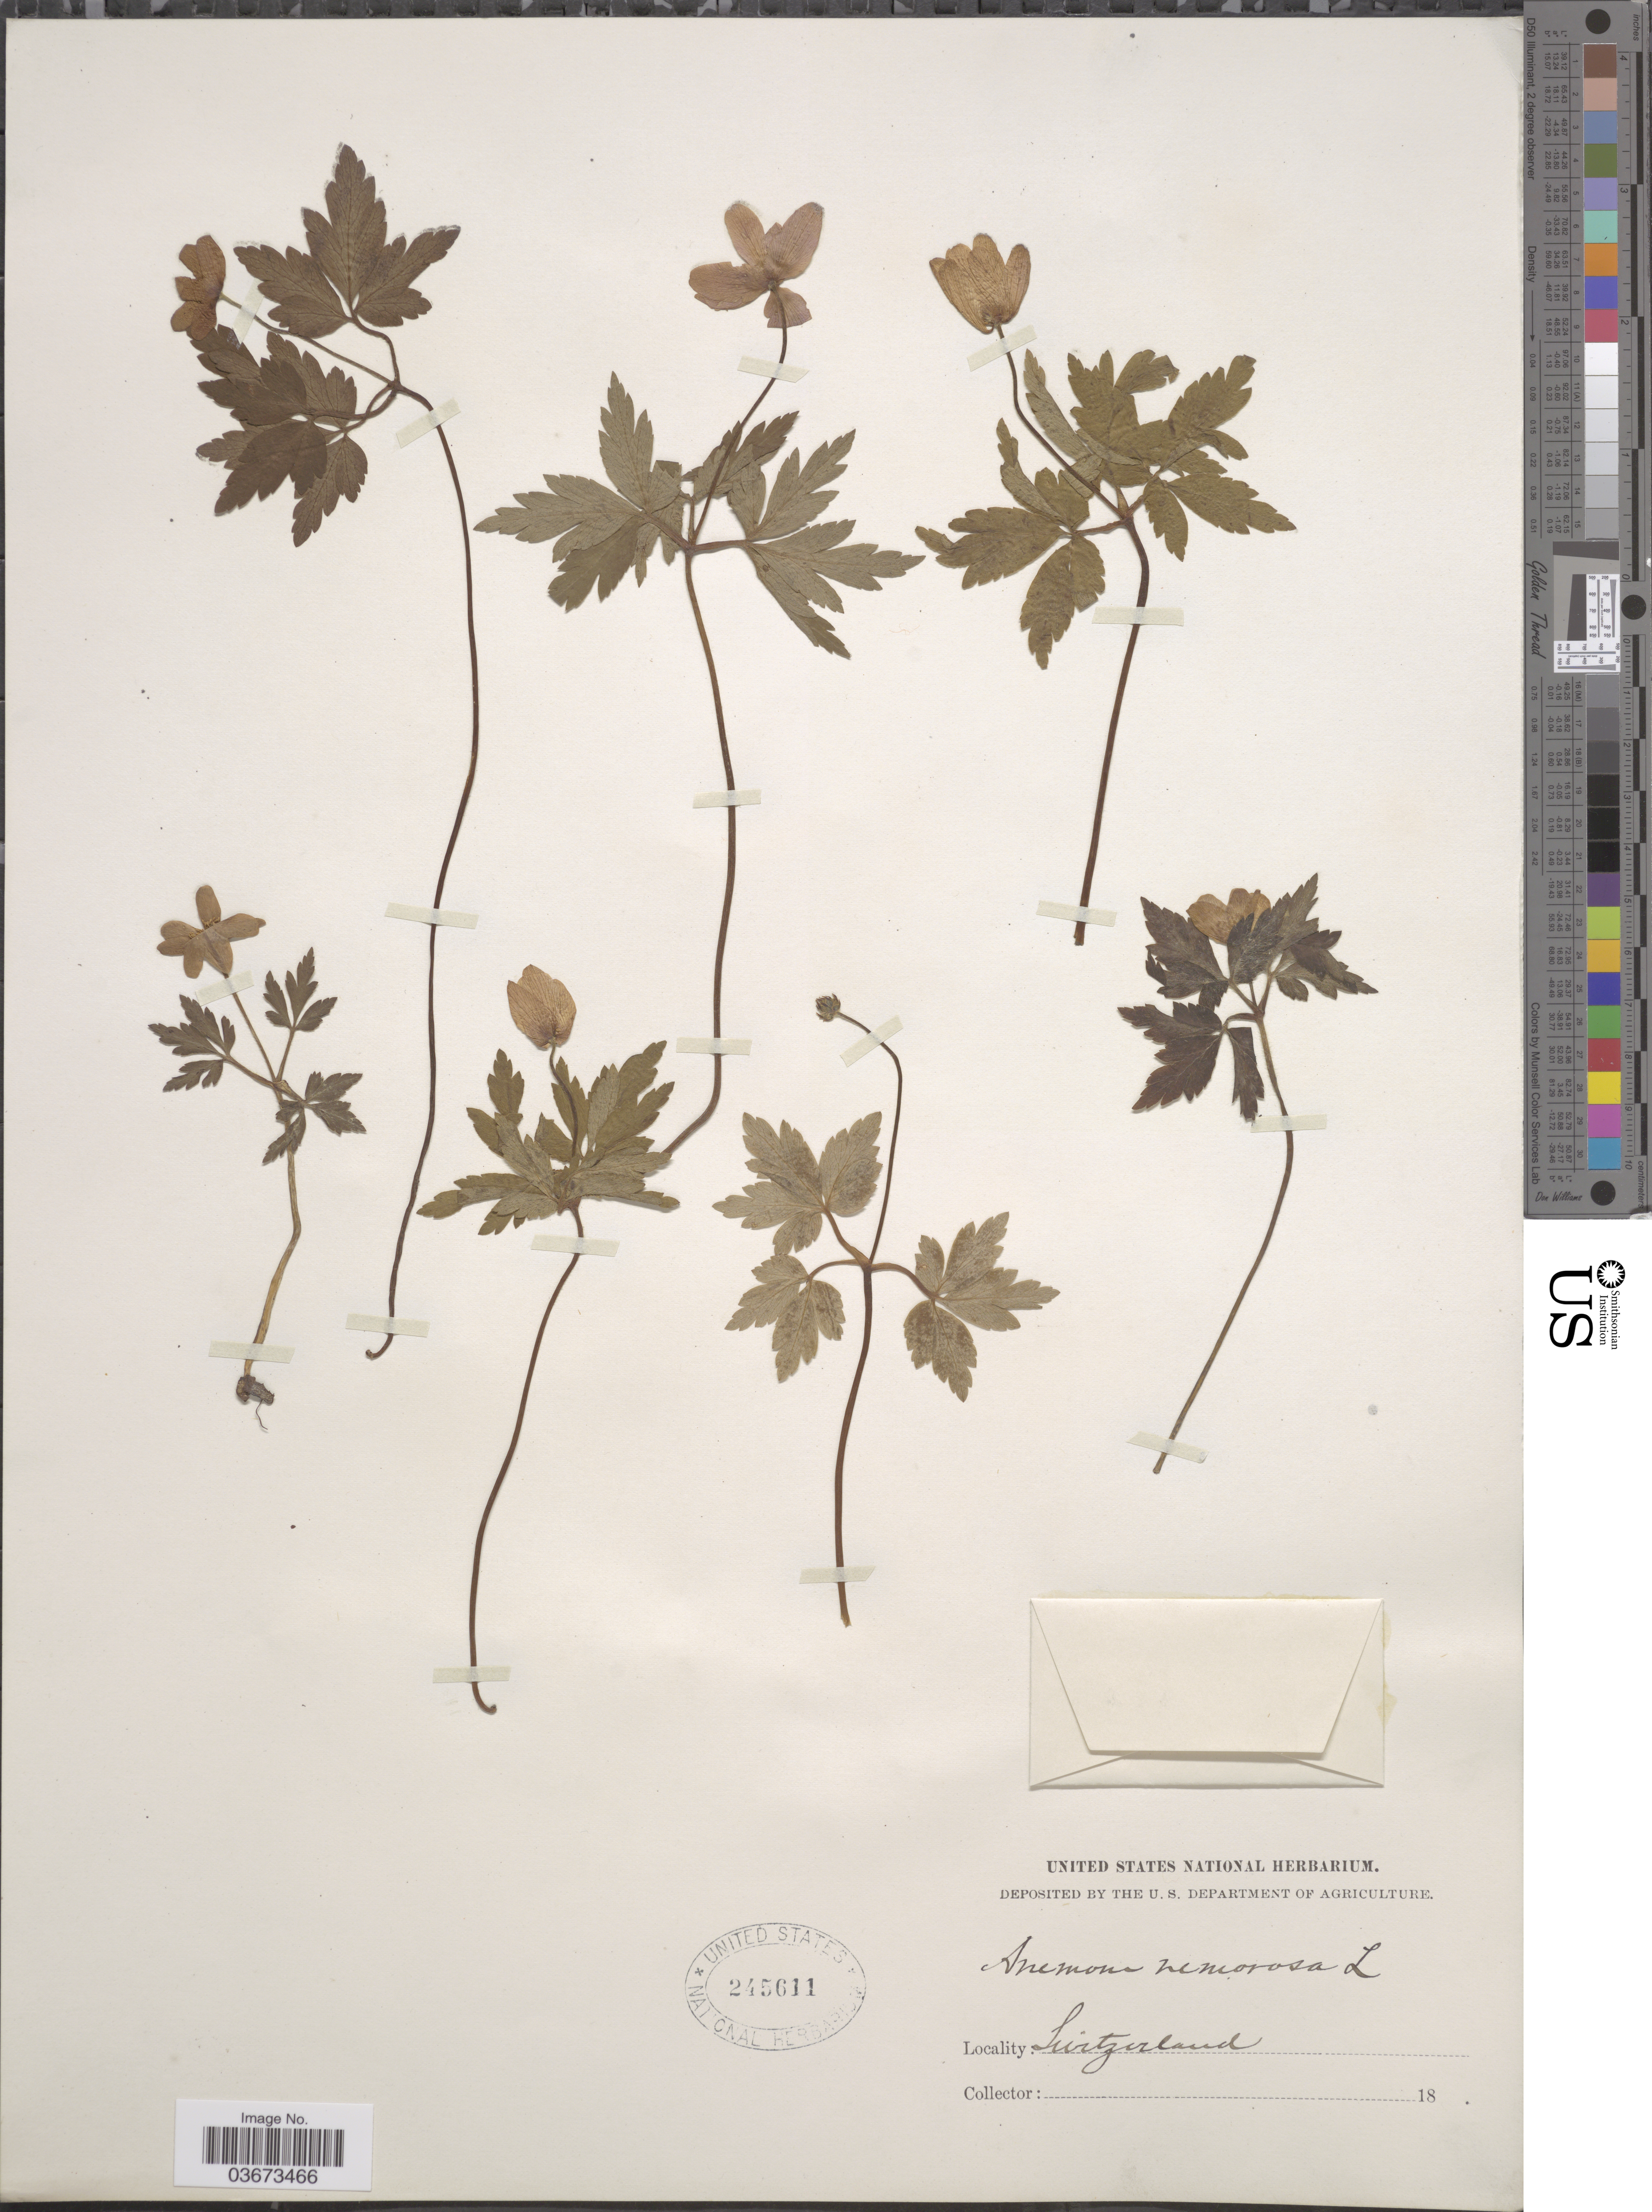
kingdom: Plantae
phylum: Tracheophyta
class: Magnoliopsida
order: Ranunculales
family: Ranunculaceae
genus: Anemone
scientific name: Anemone nemorosa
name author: L.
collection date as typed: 18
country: Switzerland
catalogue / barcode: US 245611